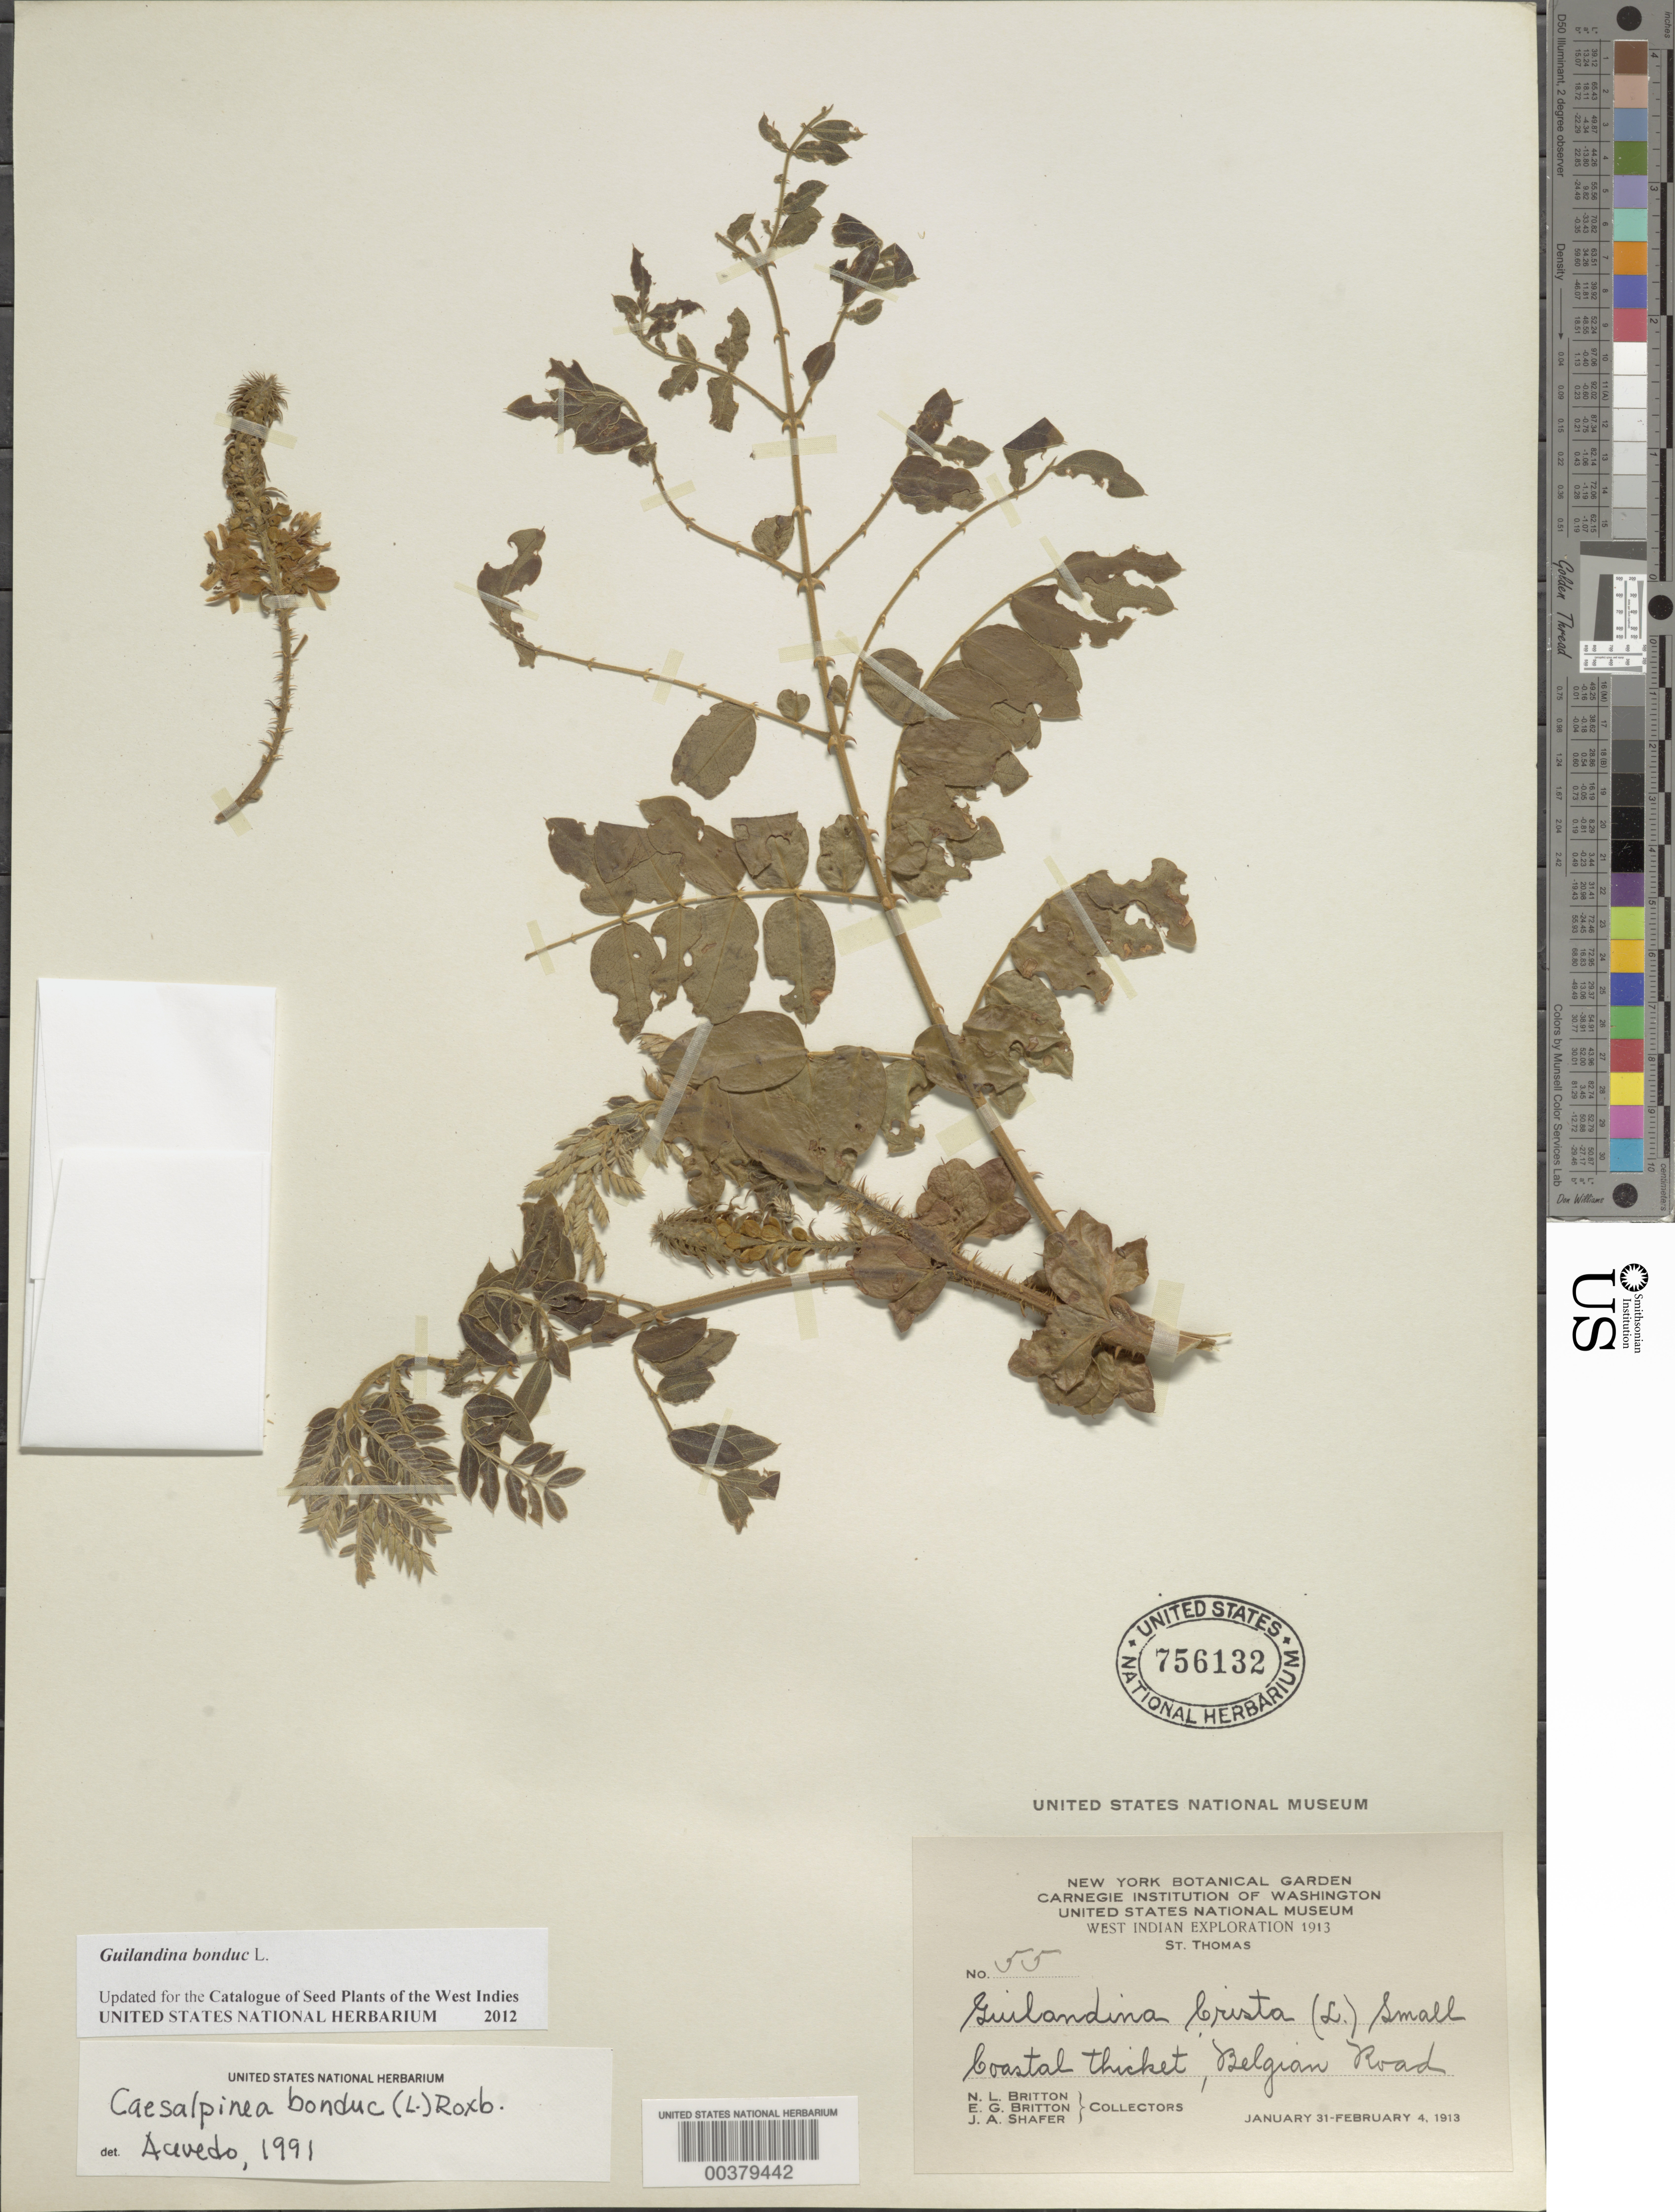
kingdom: Plantae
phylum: Tracheophyta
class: Magnoliopsida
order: Fabales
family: Fabaceae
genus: Guilandina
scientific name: Guilandina bonduc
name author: L.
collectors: N. Britton, E. G. Britton & J. A. Shafer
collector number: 55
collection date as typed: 31 Jan 1913 to 04 Feb 1913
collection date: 1913-01-31/1913-02-04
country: U.S. Virgin Islands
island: St. Thomas Island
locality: Belgian road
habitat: Coastal thicket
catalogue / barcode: US 756132